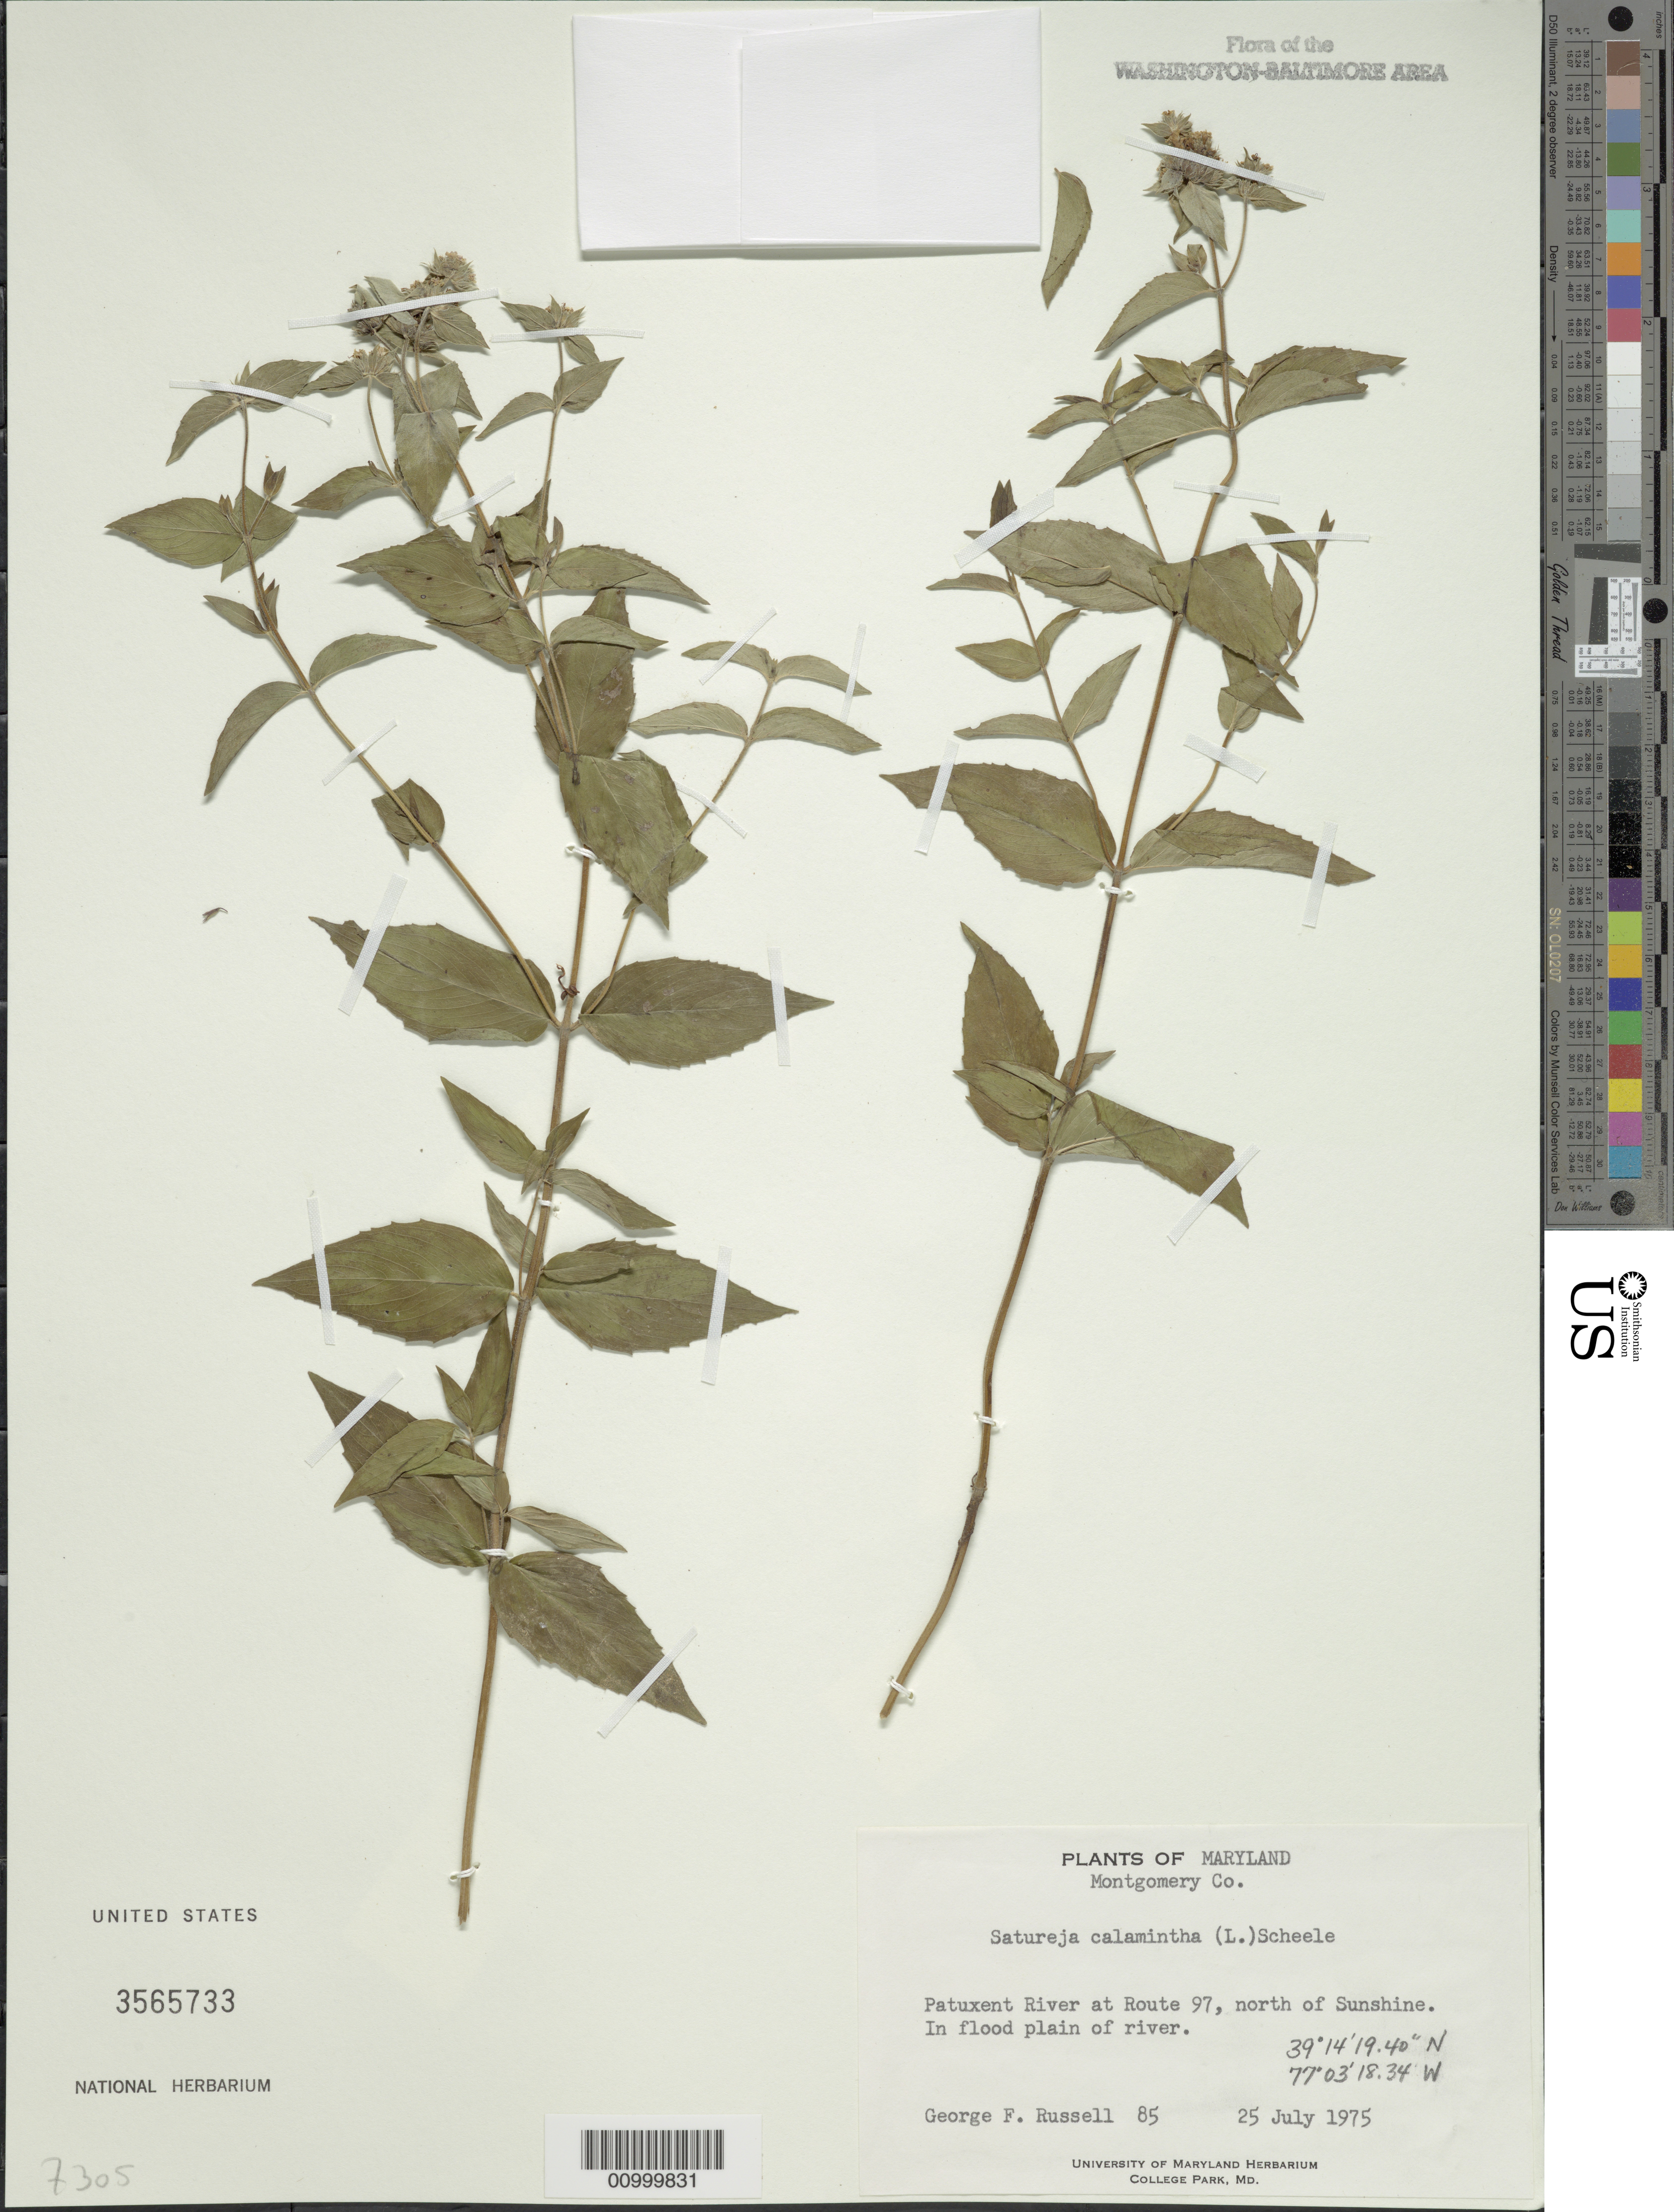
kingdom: Plantae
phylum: Tracheophyta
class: Magnoliopsida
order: Lamiales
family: Lamiaceae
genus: Clinopodium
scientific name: Clinopodium nepeta subsp. glandulosum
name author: (Req.) Govaerts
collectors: G. Russell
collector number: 85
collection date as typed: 25 Jul 1975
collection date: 1975-07-25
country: United States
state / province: Maryland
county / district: Montgomery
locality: Patuxent River at Md. Route 97, north of Sunshine.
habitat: in flood plain of river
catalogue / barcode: US 3565733